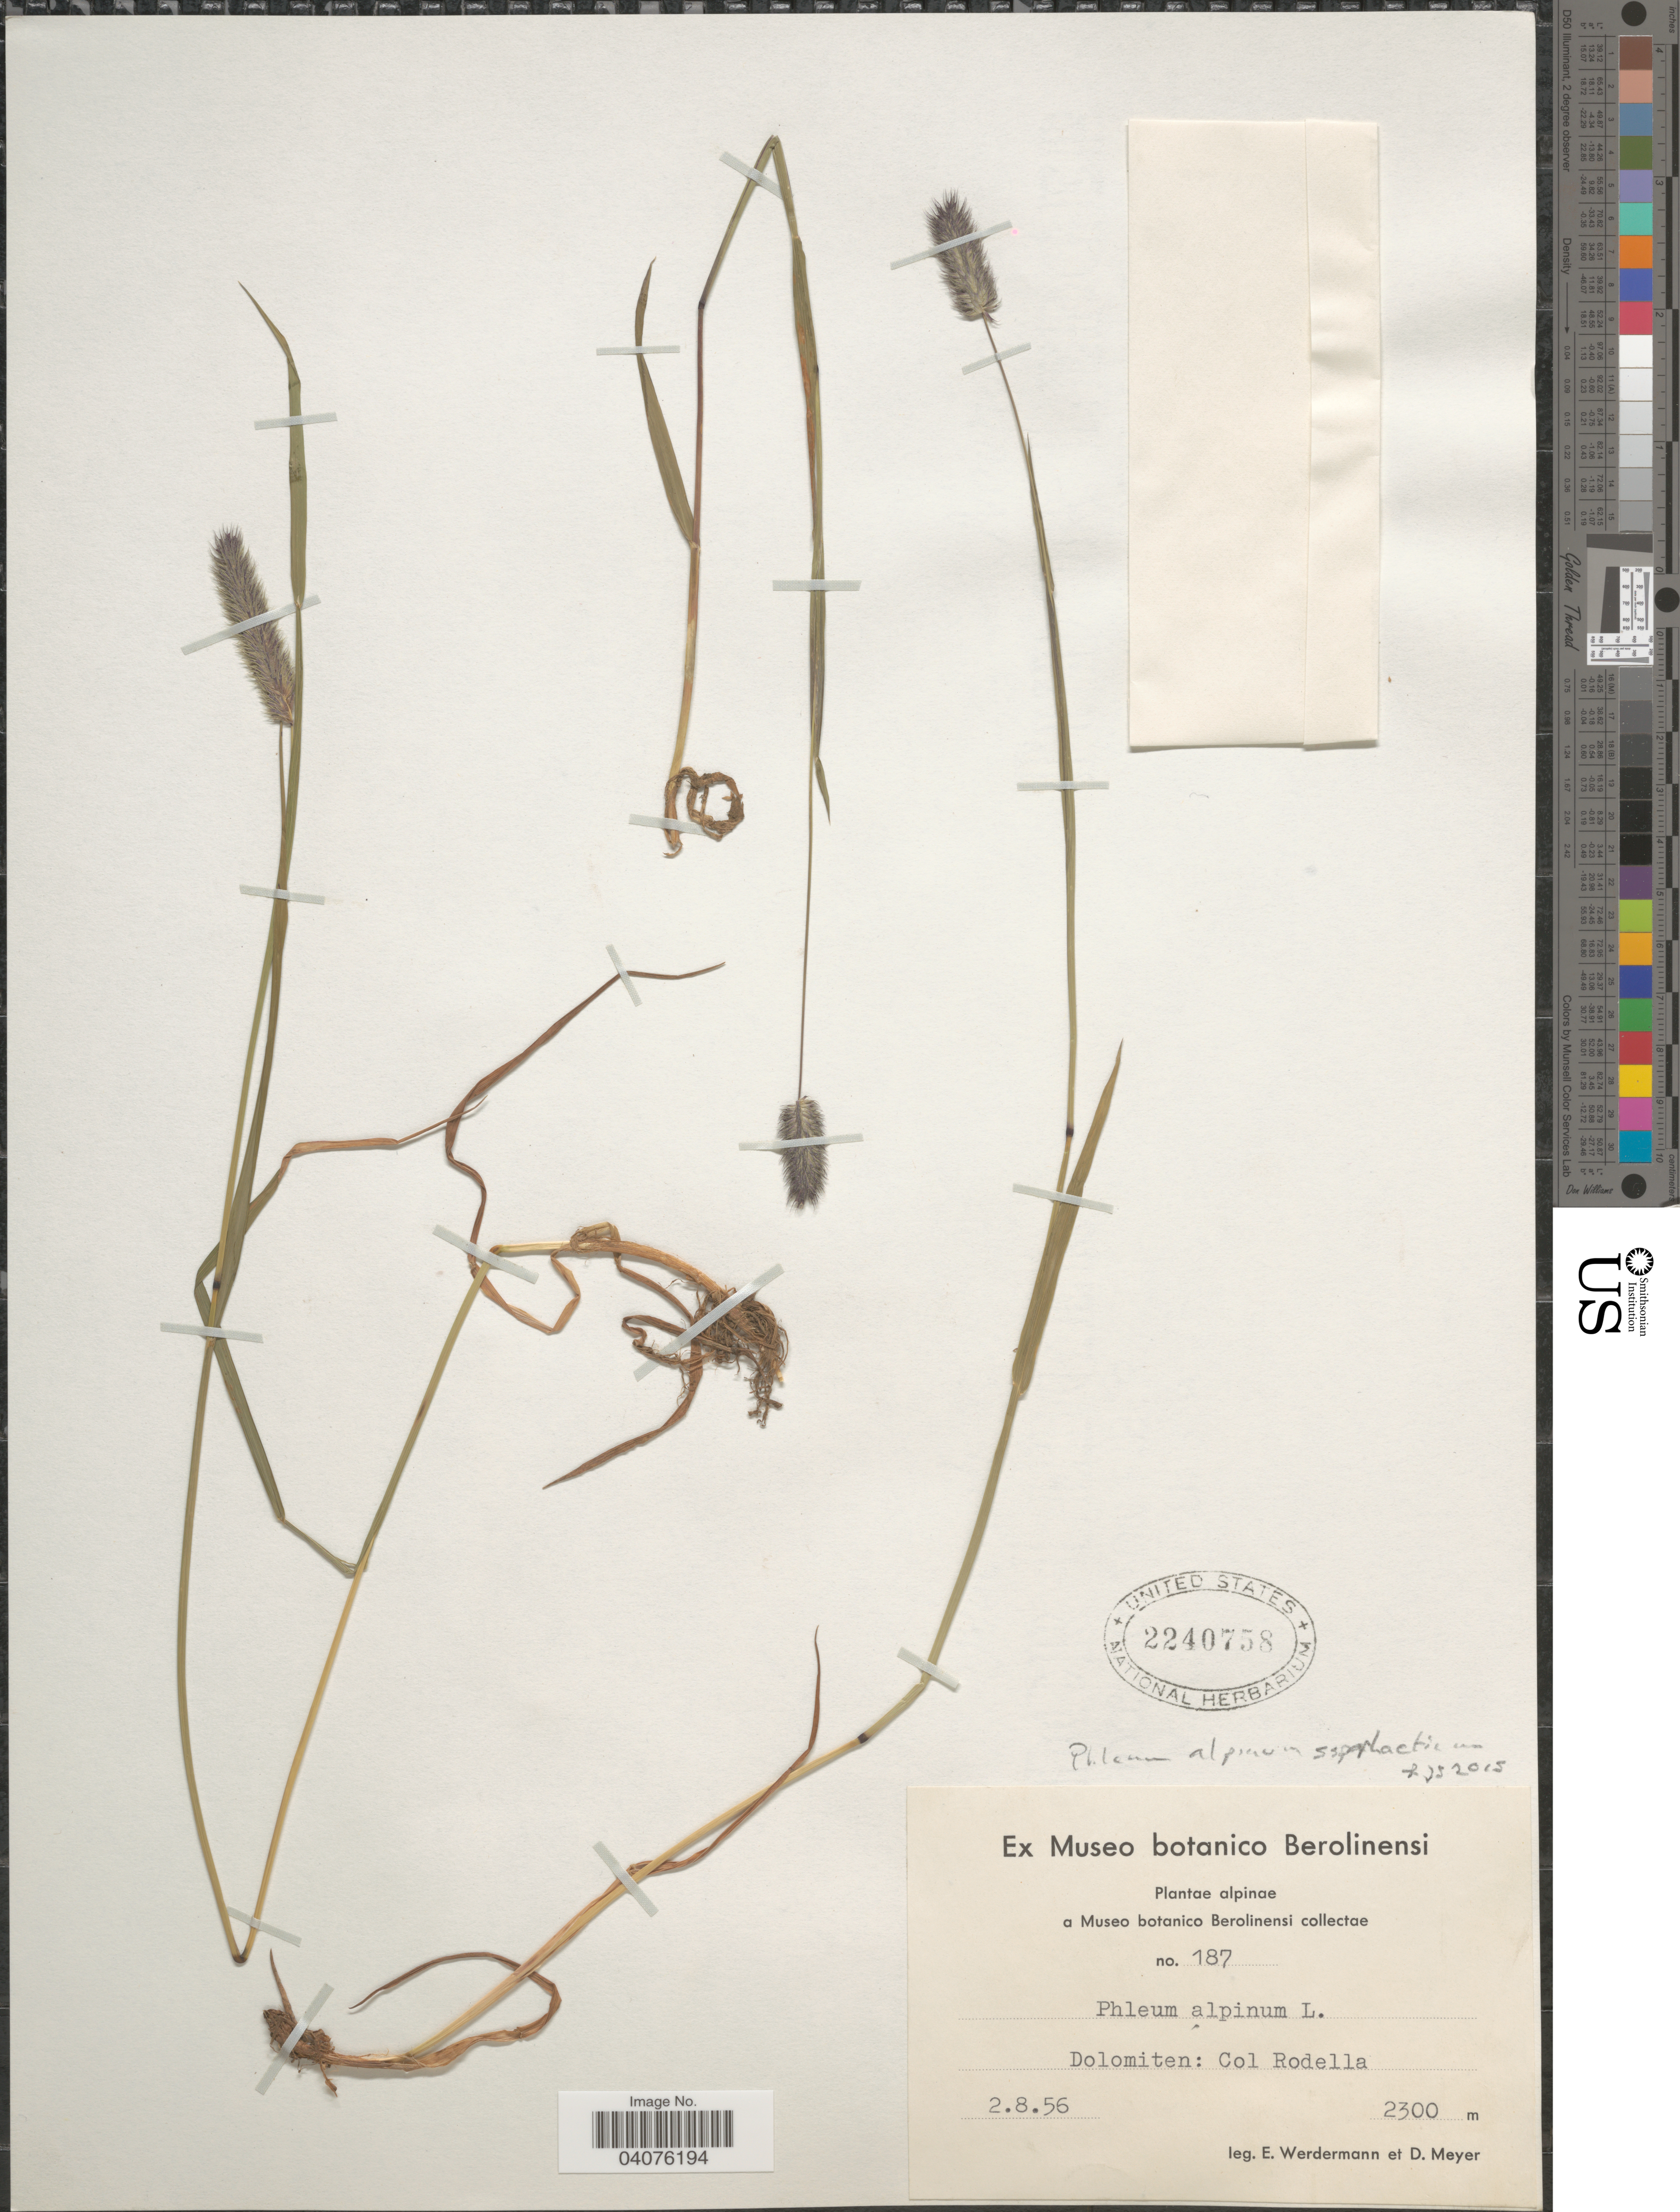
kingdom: Plantae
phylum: Tracheophyta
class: Liliopsida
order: Poales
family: Poaceae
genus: Phleum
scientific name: Phleum alpinum subsp. rhaeticum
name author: Humphries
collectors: E. Werdermann & D. Meyer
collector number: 187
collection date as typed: Transcribed d/m/y: 2/8/56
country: Italy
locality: Alpinae. Dolomiten: Col Rodella.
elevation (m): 2300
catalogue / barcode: US 2240758